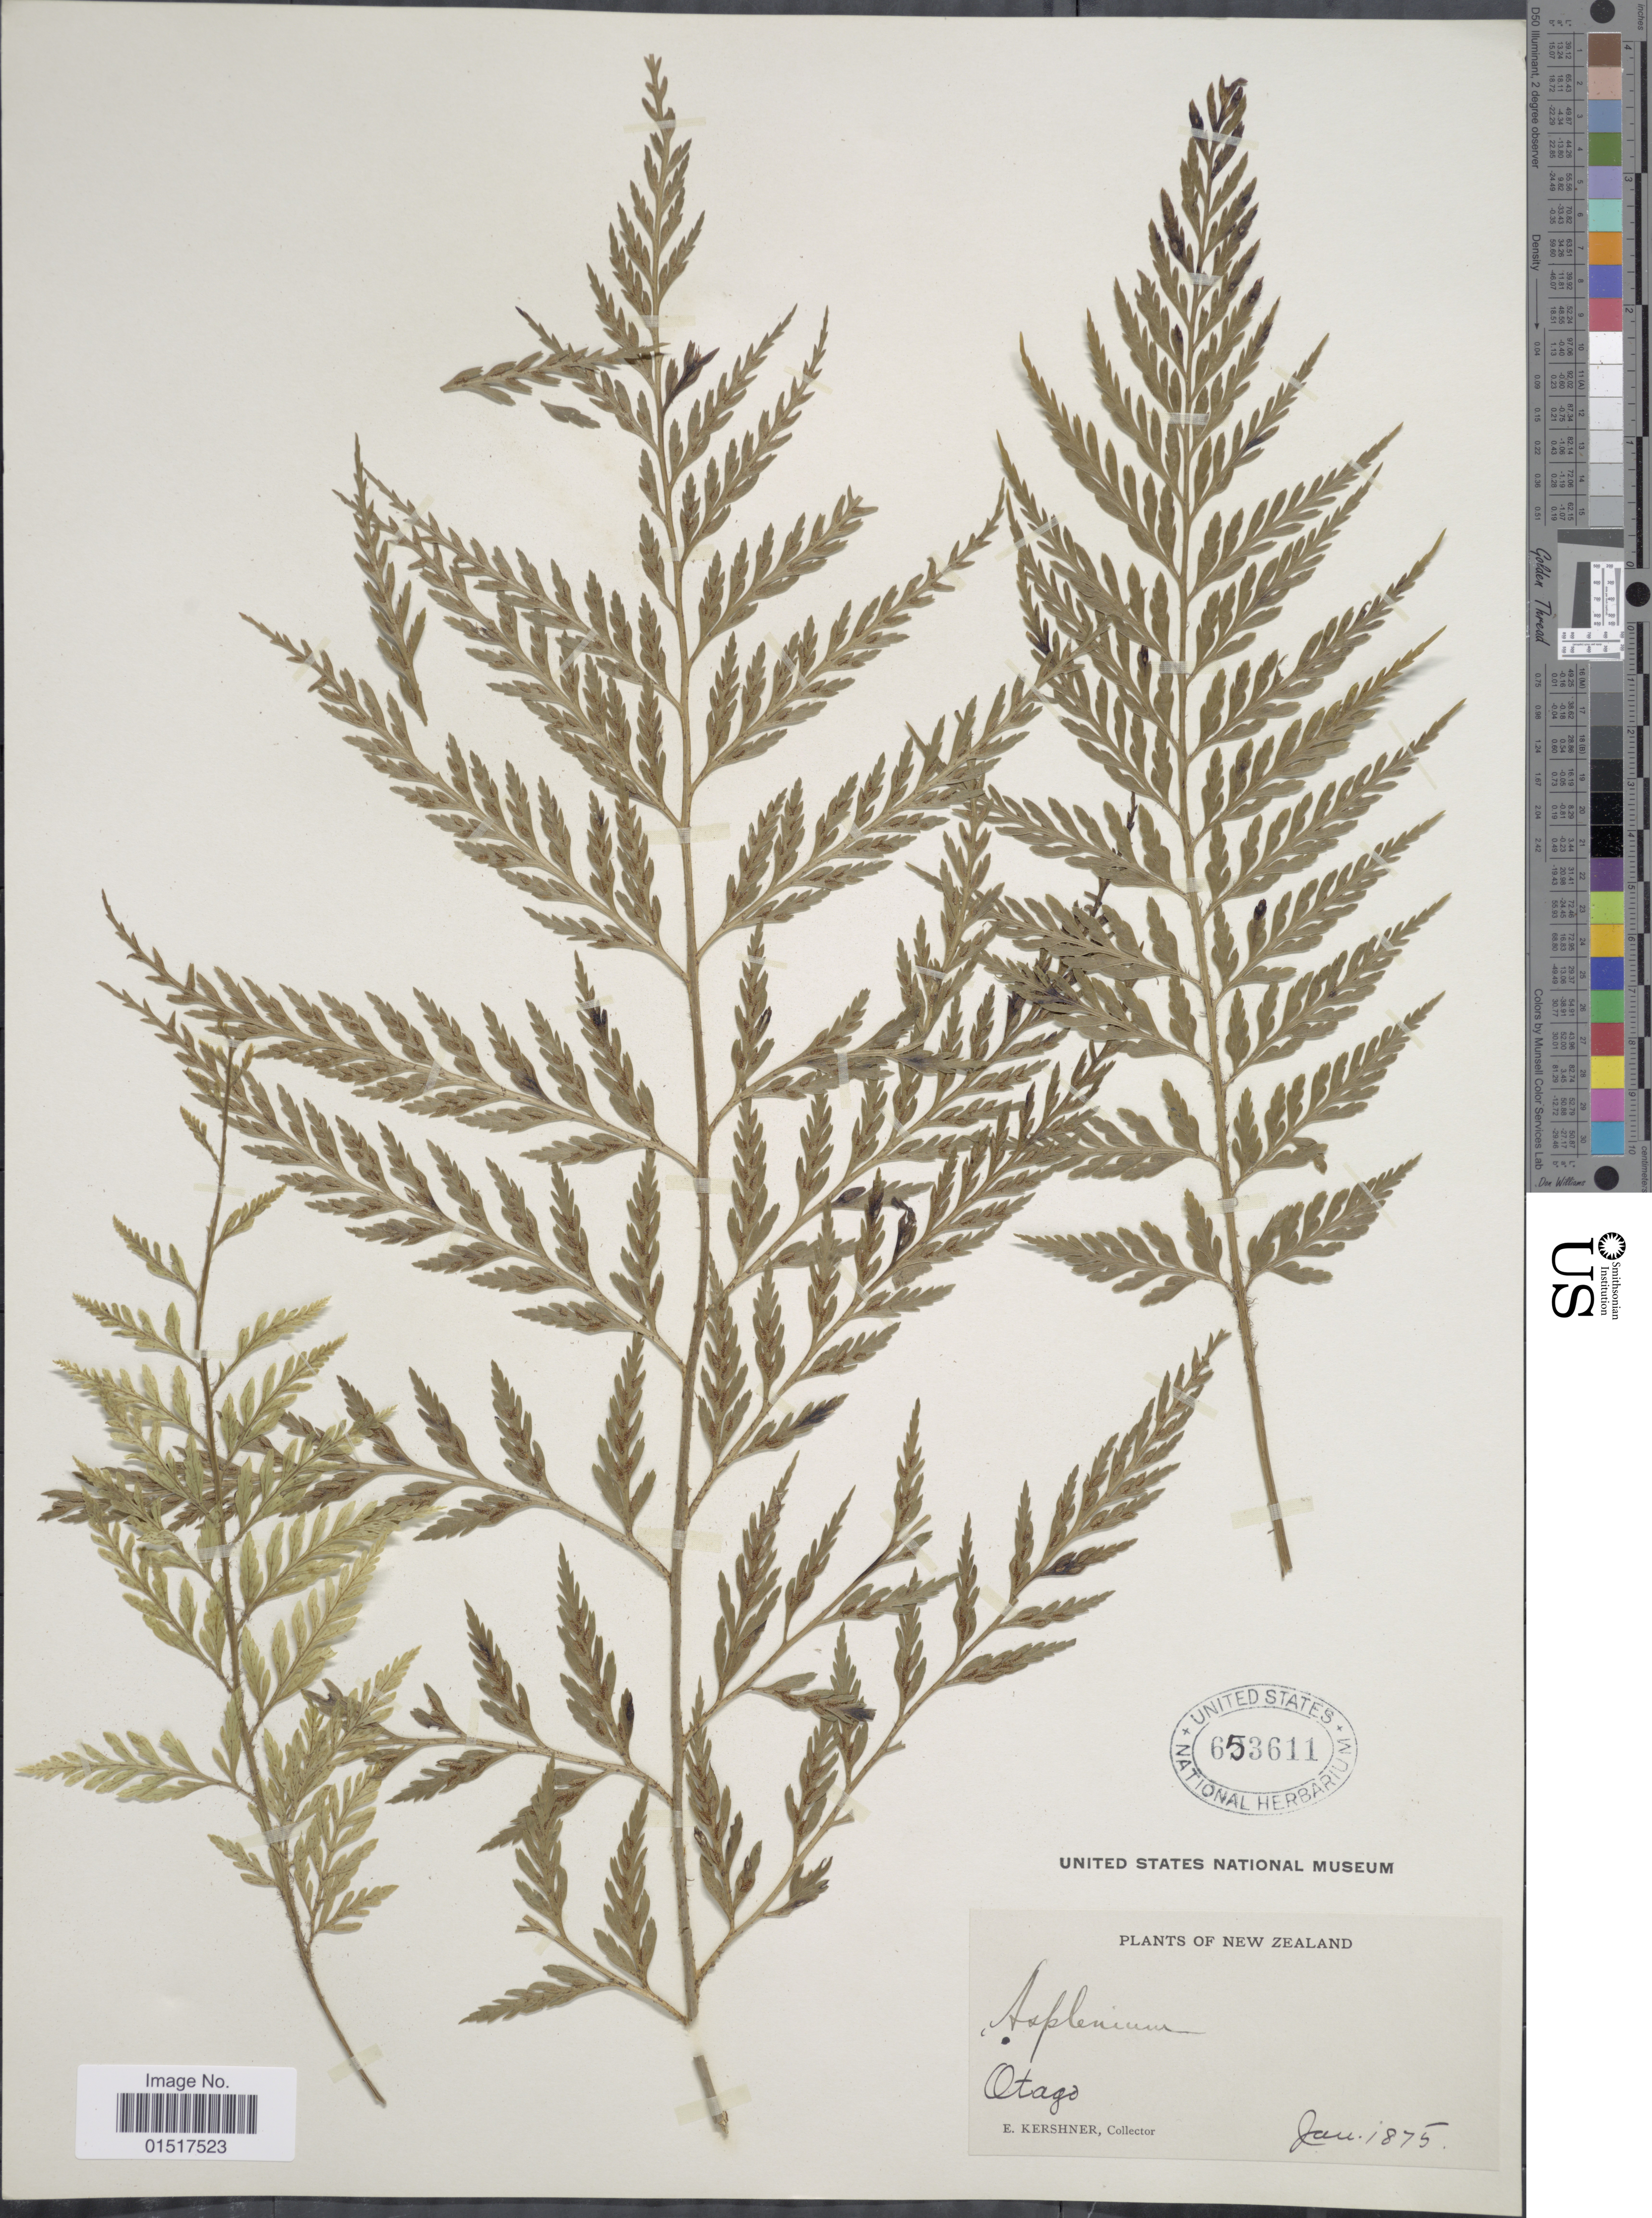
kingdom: Plantae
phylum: Tracheophyta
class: Polypodiopsida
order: Polypodiales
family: Aspleniaceae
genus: Asplenium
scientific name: Asplenium bulbiferum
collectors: E. Kershner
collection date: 1875-01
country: New Zealand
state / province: Otago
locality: Otago.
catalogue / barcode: US 653611